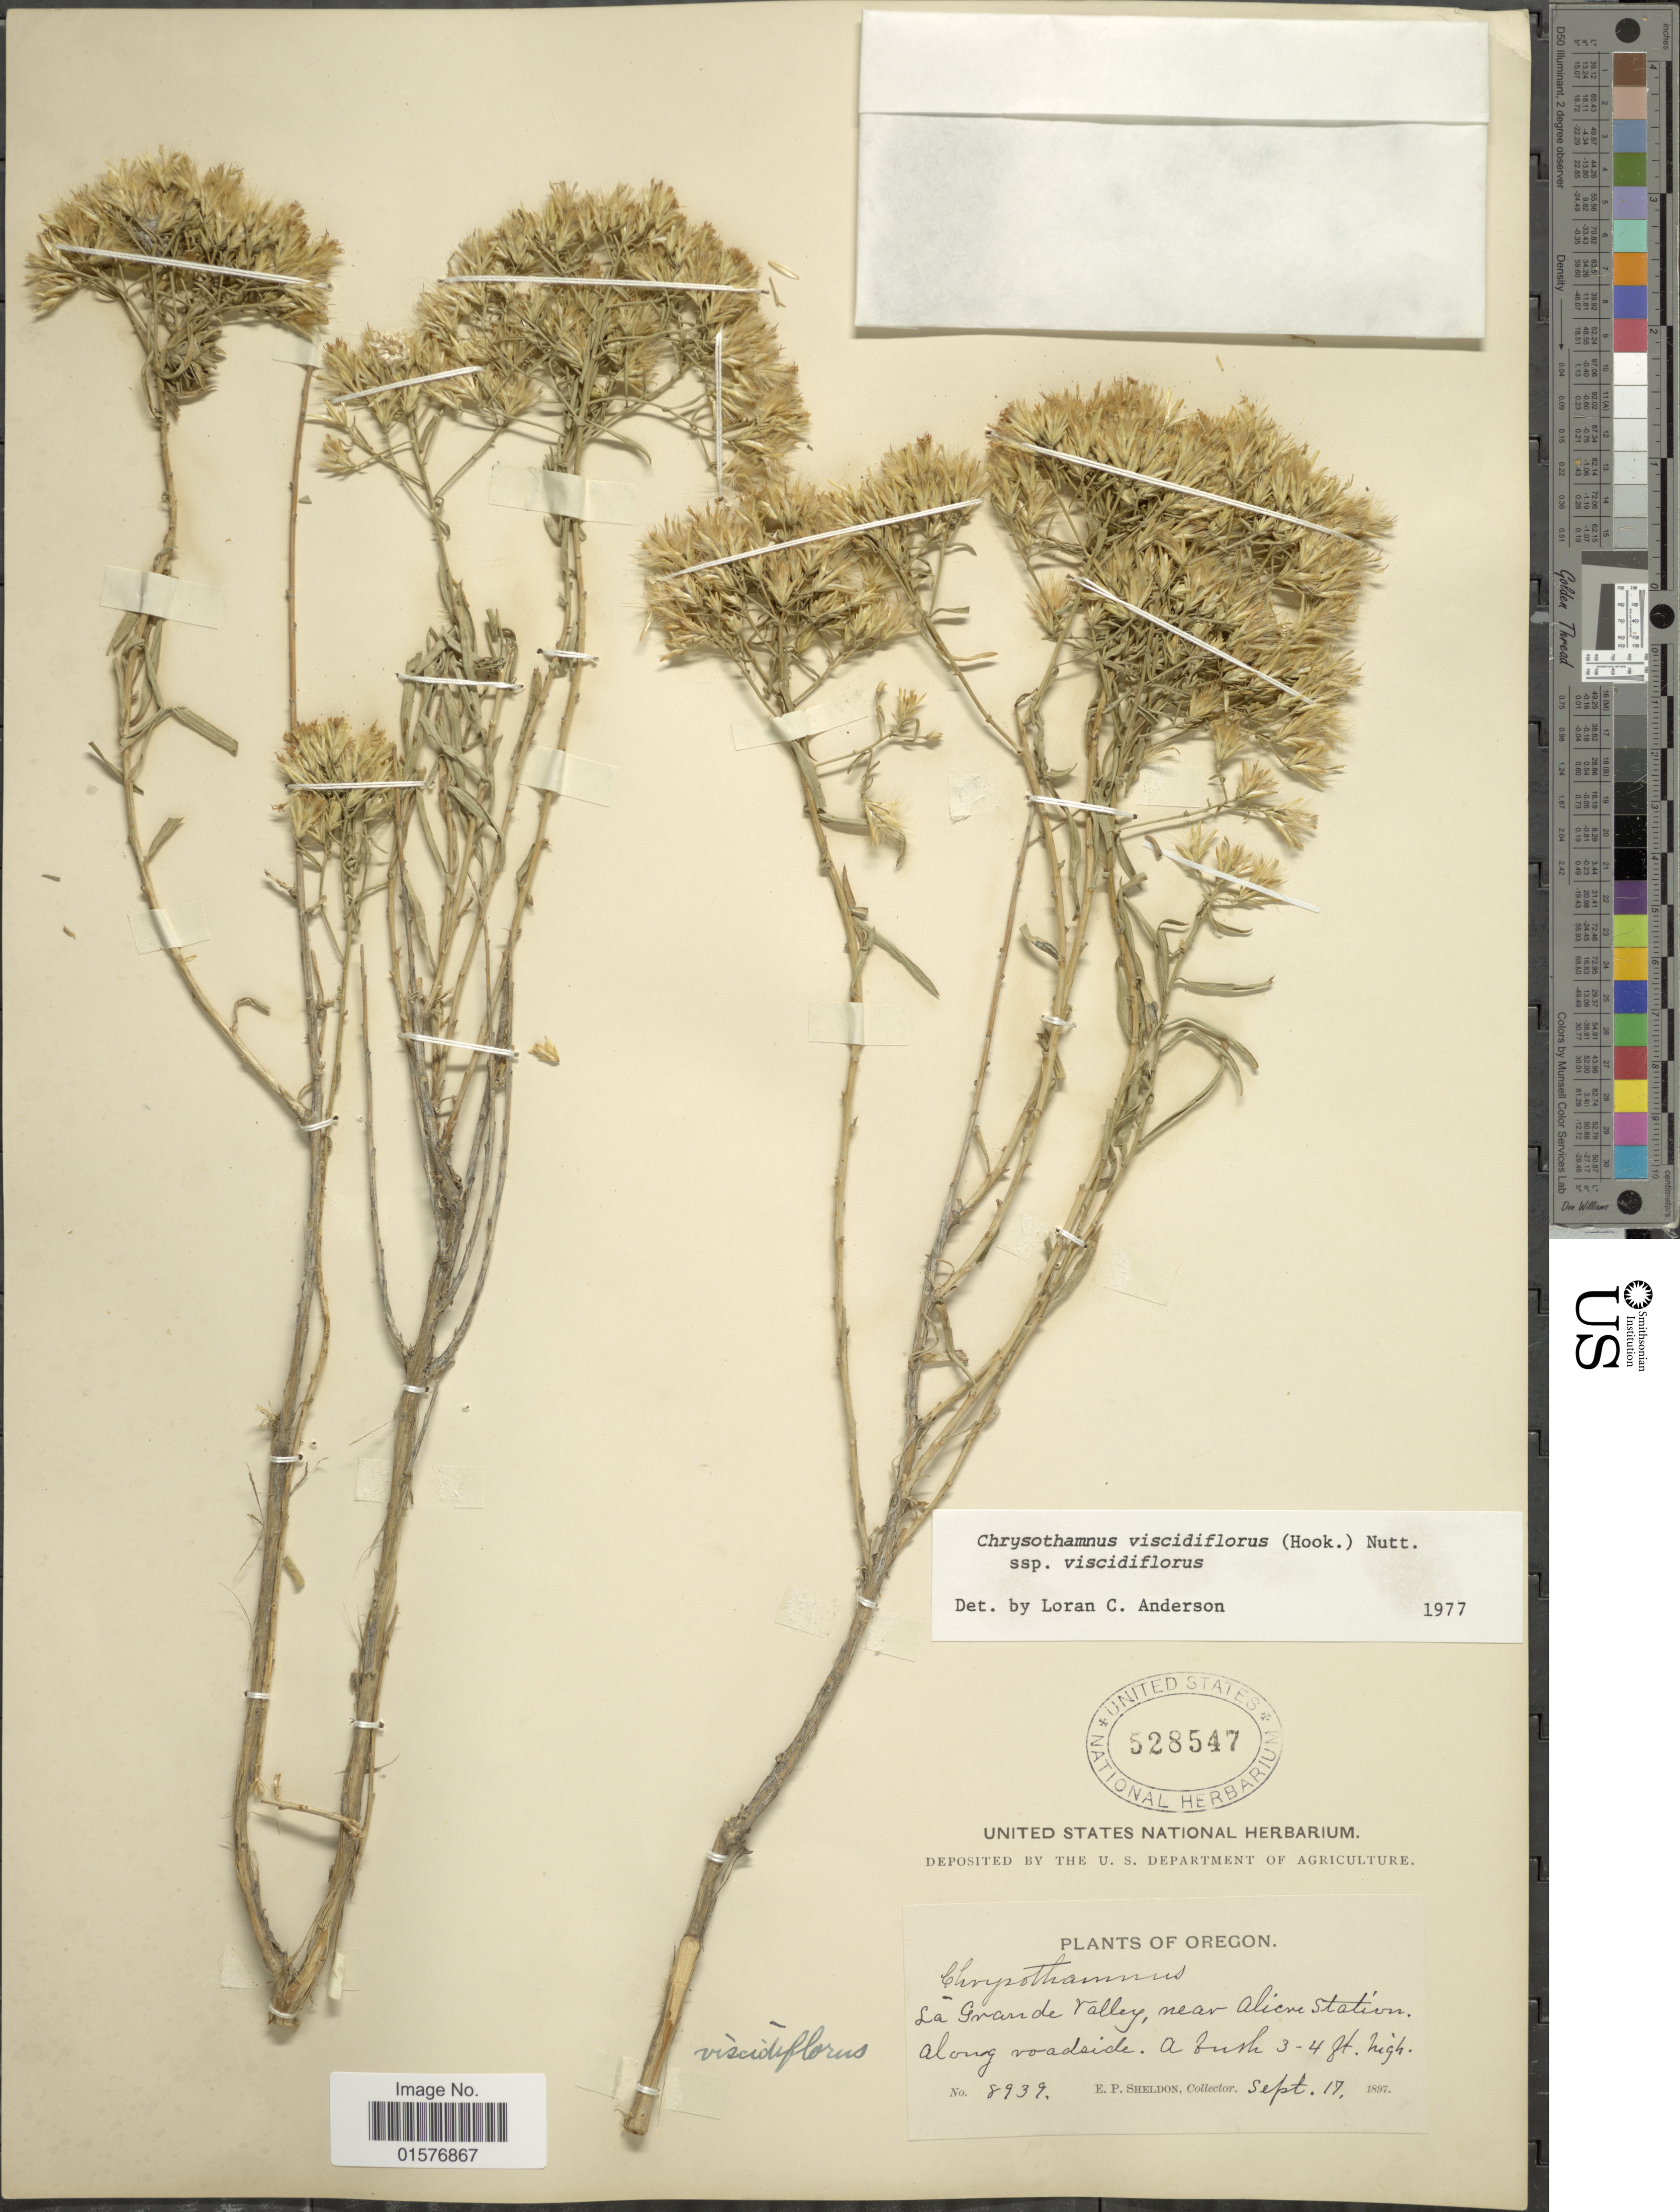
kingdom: Plantae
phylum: Tracheophyta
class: Magnoliopsida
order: Asterales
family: Asteraceae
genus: Chrysothamnus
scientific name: Chrysothamnus viscidiflorus subsp. viscidiflorus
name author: (Hook.) Nutt.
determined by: Urbatsch, Lowell E., Curator (LSU), Louisiana State University (UNITED STATES)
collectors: E. P. Sheldon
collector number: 8939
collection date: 1897-09-17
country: United States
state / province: Oregon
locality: La Grande Valley, near Aliene [interpreted] Station, along roadside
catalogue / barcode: US 528547